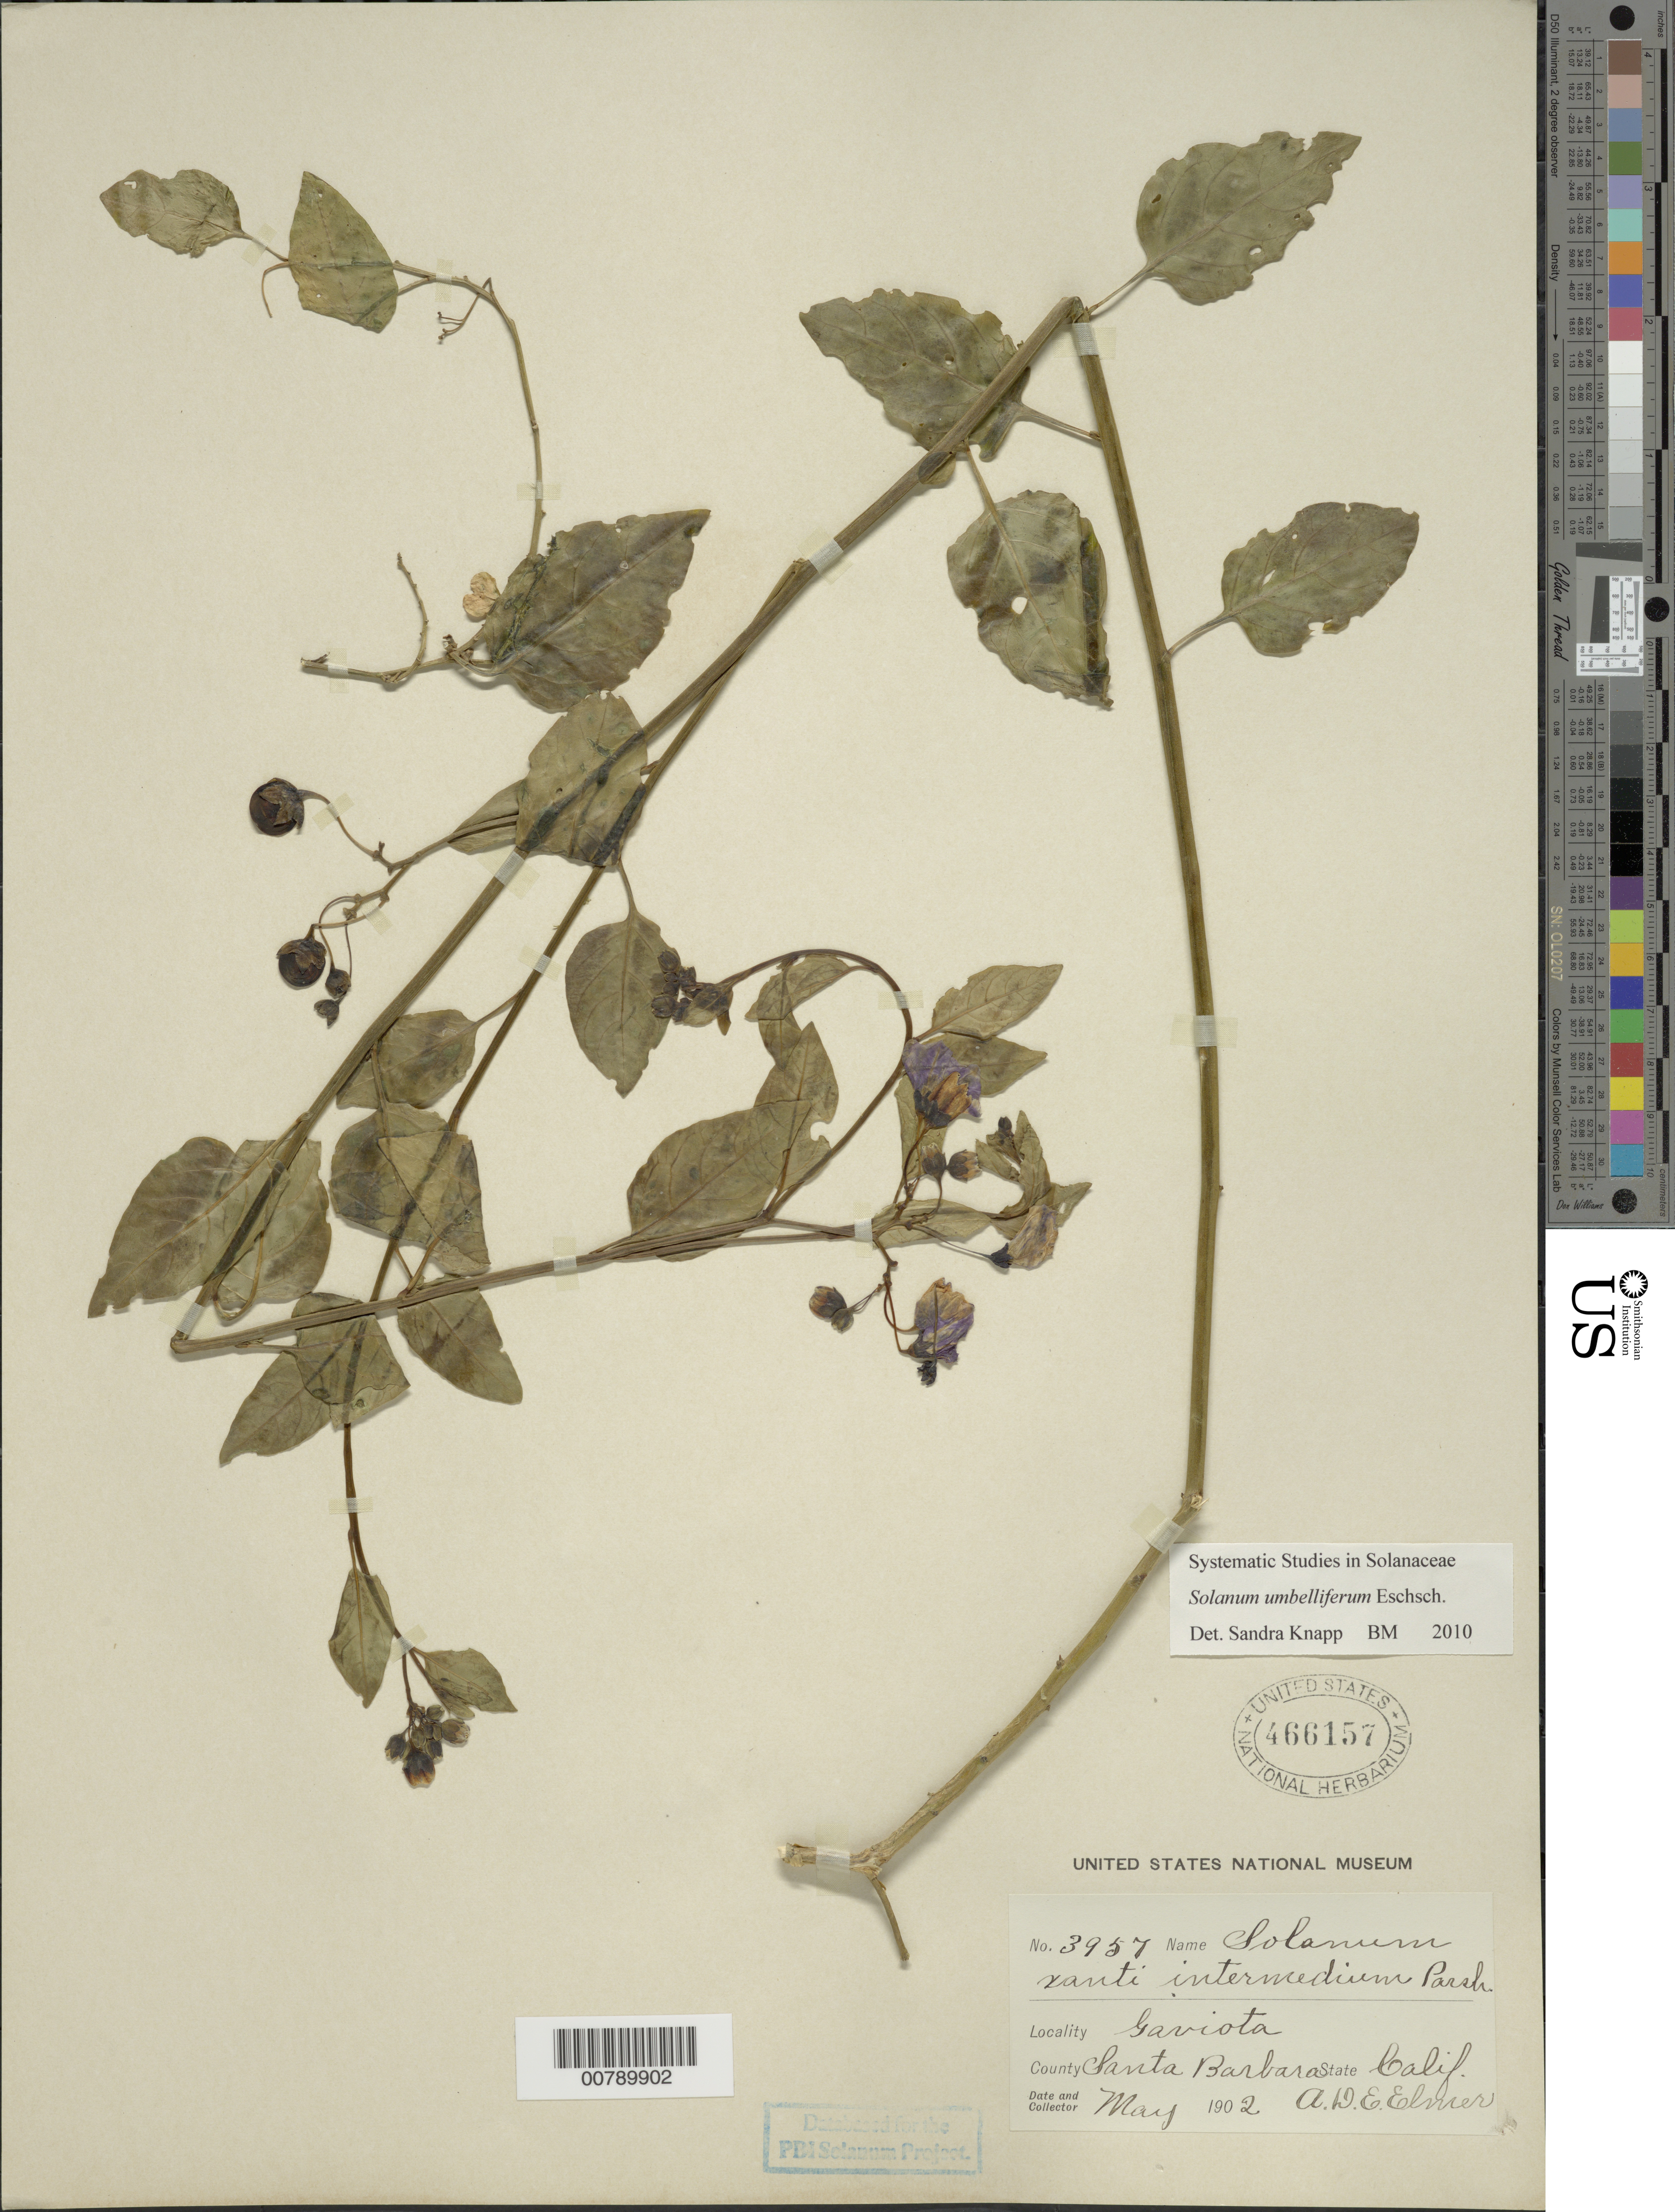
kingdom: Plantae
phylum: Tracheophyta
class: Magnoliopsida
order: Solanales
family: Solanaceae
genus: Solanum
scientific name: Solanum umbelliferum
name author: Eschsch.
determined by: Knapp, S. D.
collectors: A. D. E. Elmer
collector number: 3957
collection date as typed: May 1902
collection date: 1902-05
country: United States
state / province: California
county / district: Santa Barbara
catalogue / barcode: US 466157